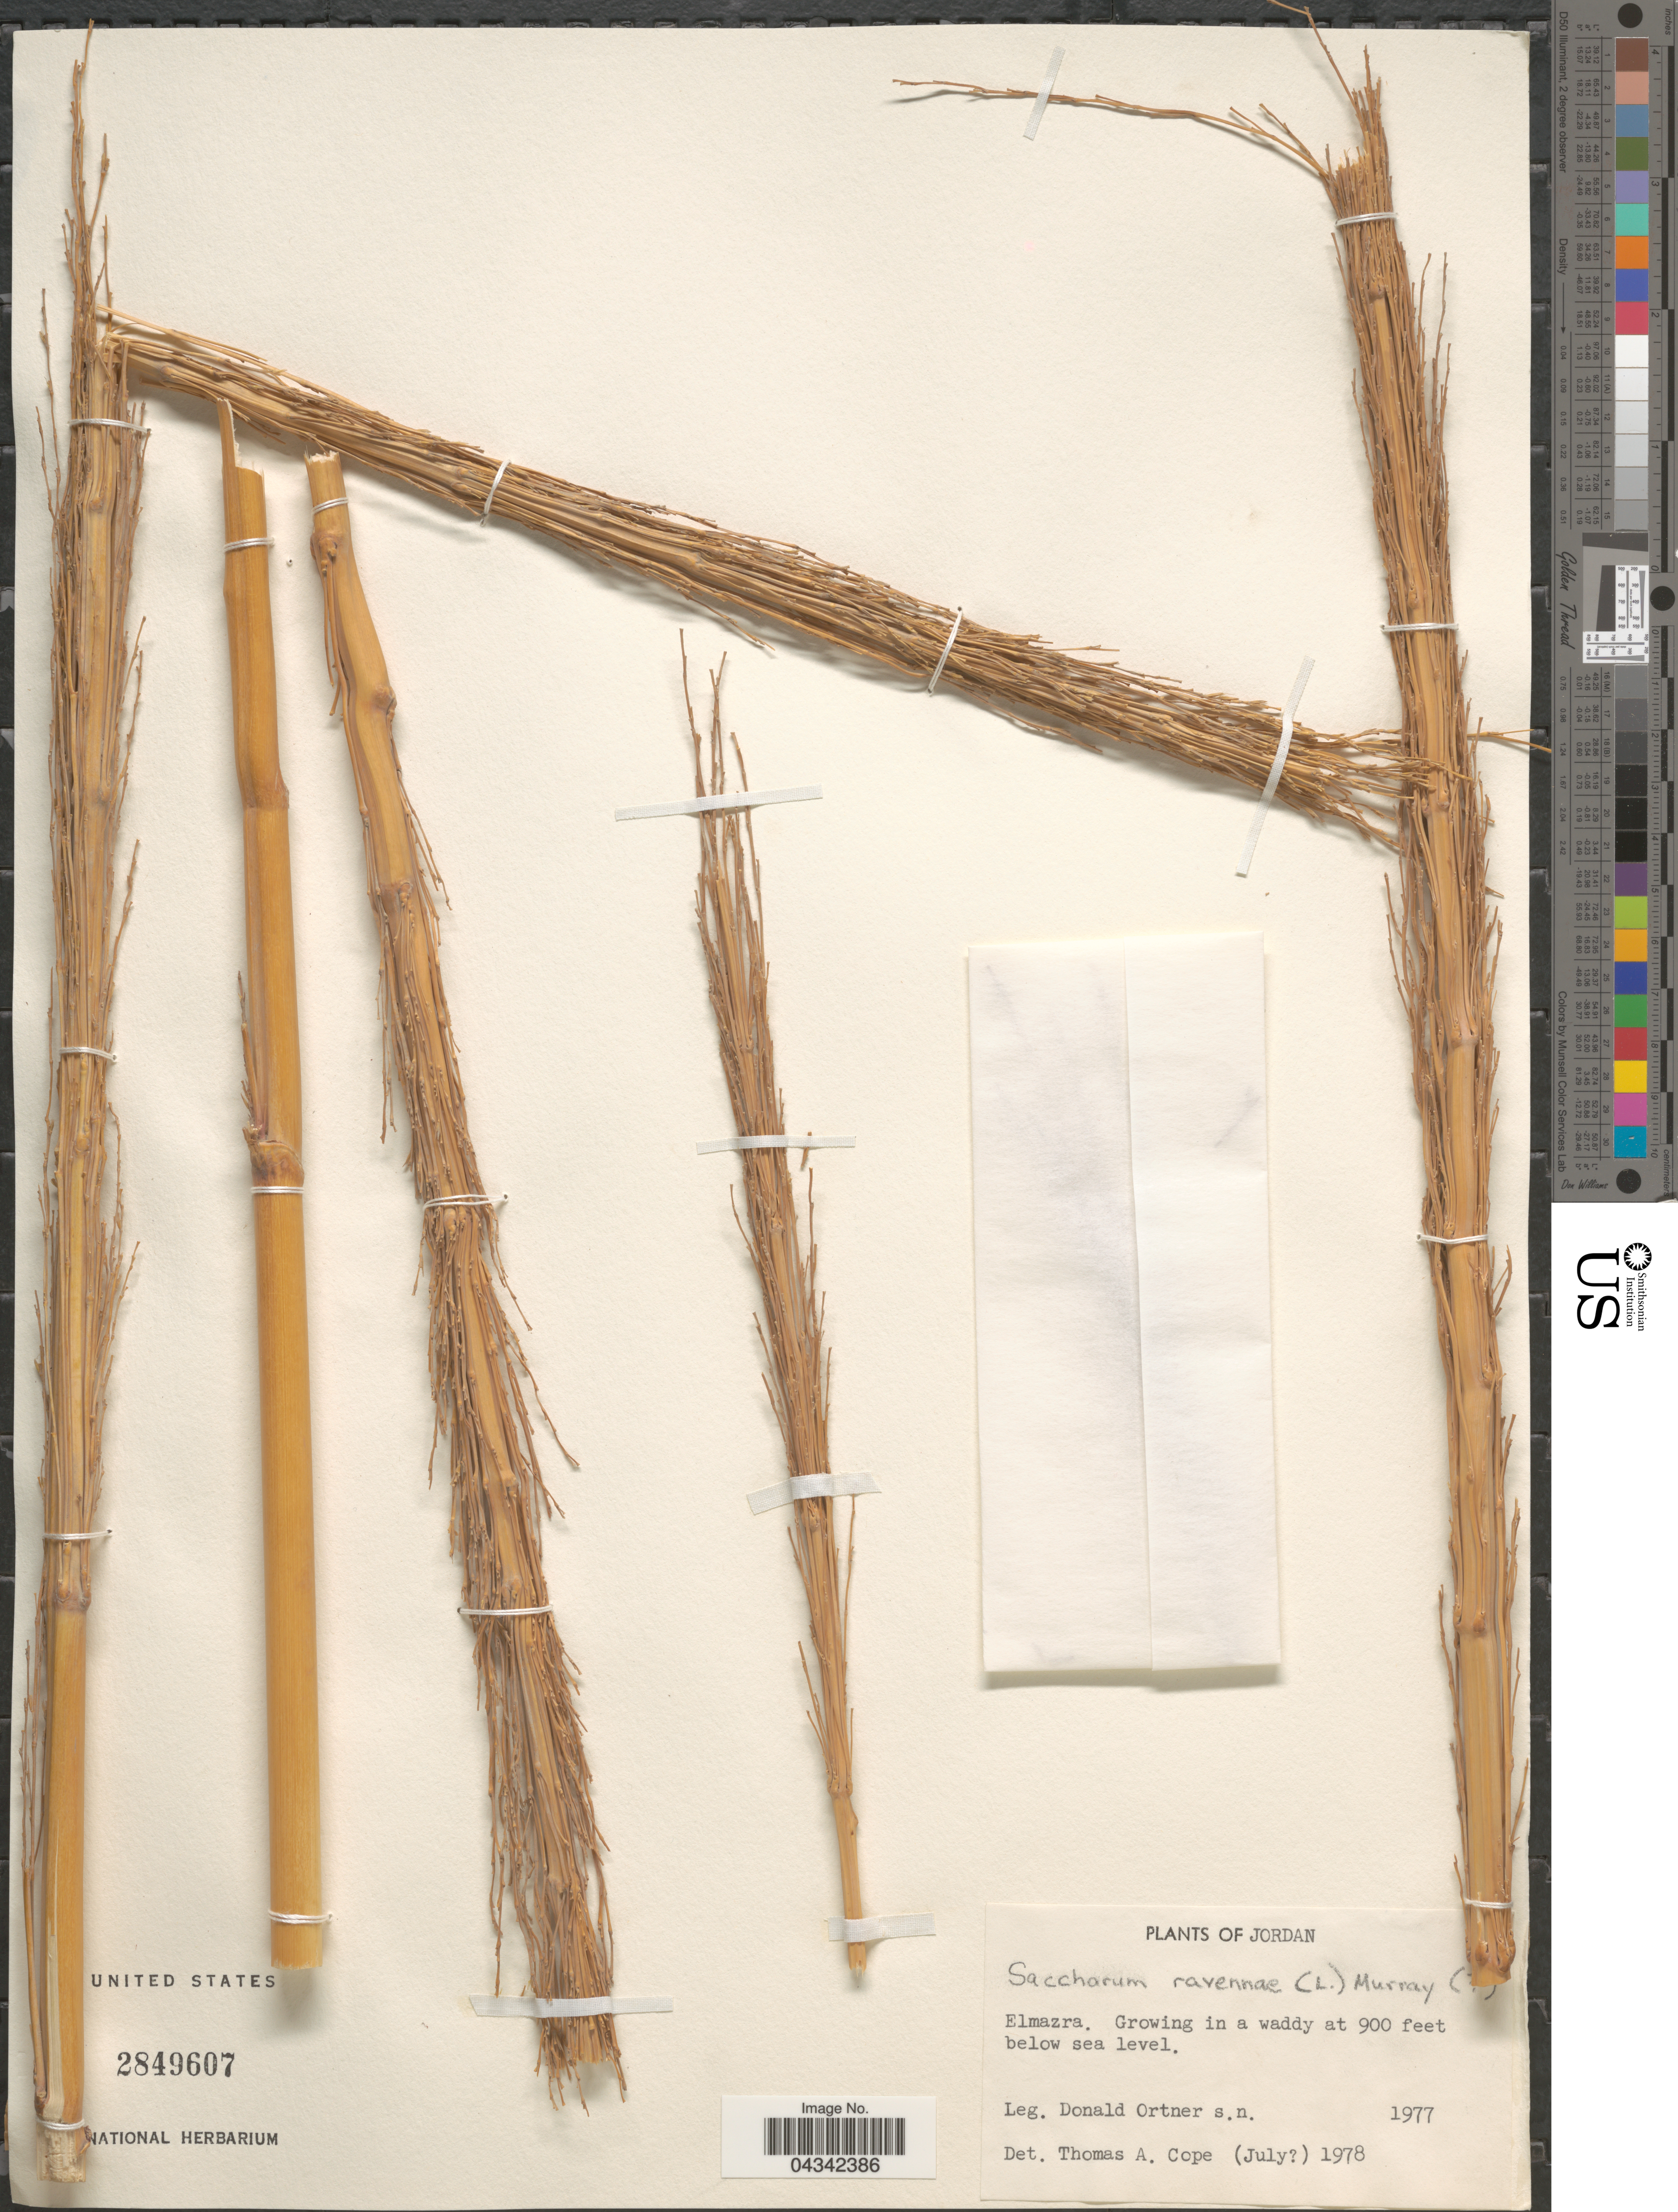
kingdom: Plantae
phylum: Tracheophyta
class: Liliopsida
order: Poales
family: Poaceae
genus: Tripidium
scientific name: Tripidium ravennae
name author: (L.) H. Scholz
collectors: D. Ortner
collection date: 1977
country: Jordan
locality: Elmazra. Growing in a waddy.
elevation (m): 274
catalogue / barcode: US 2849607